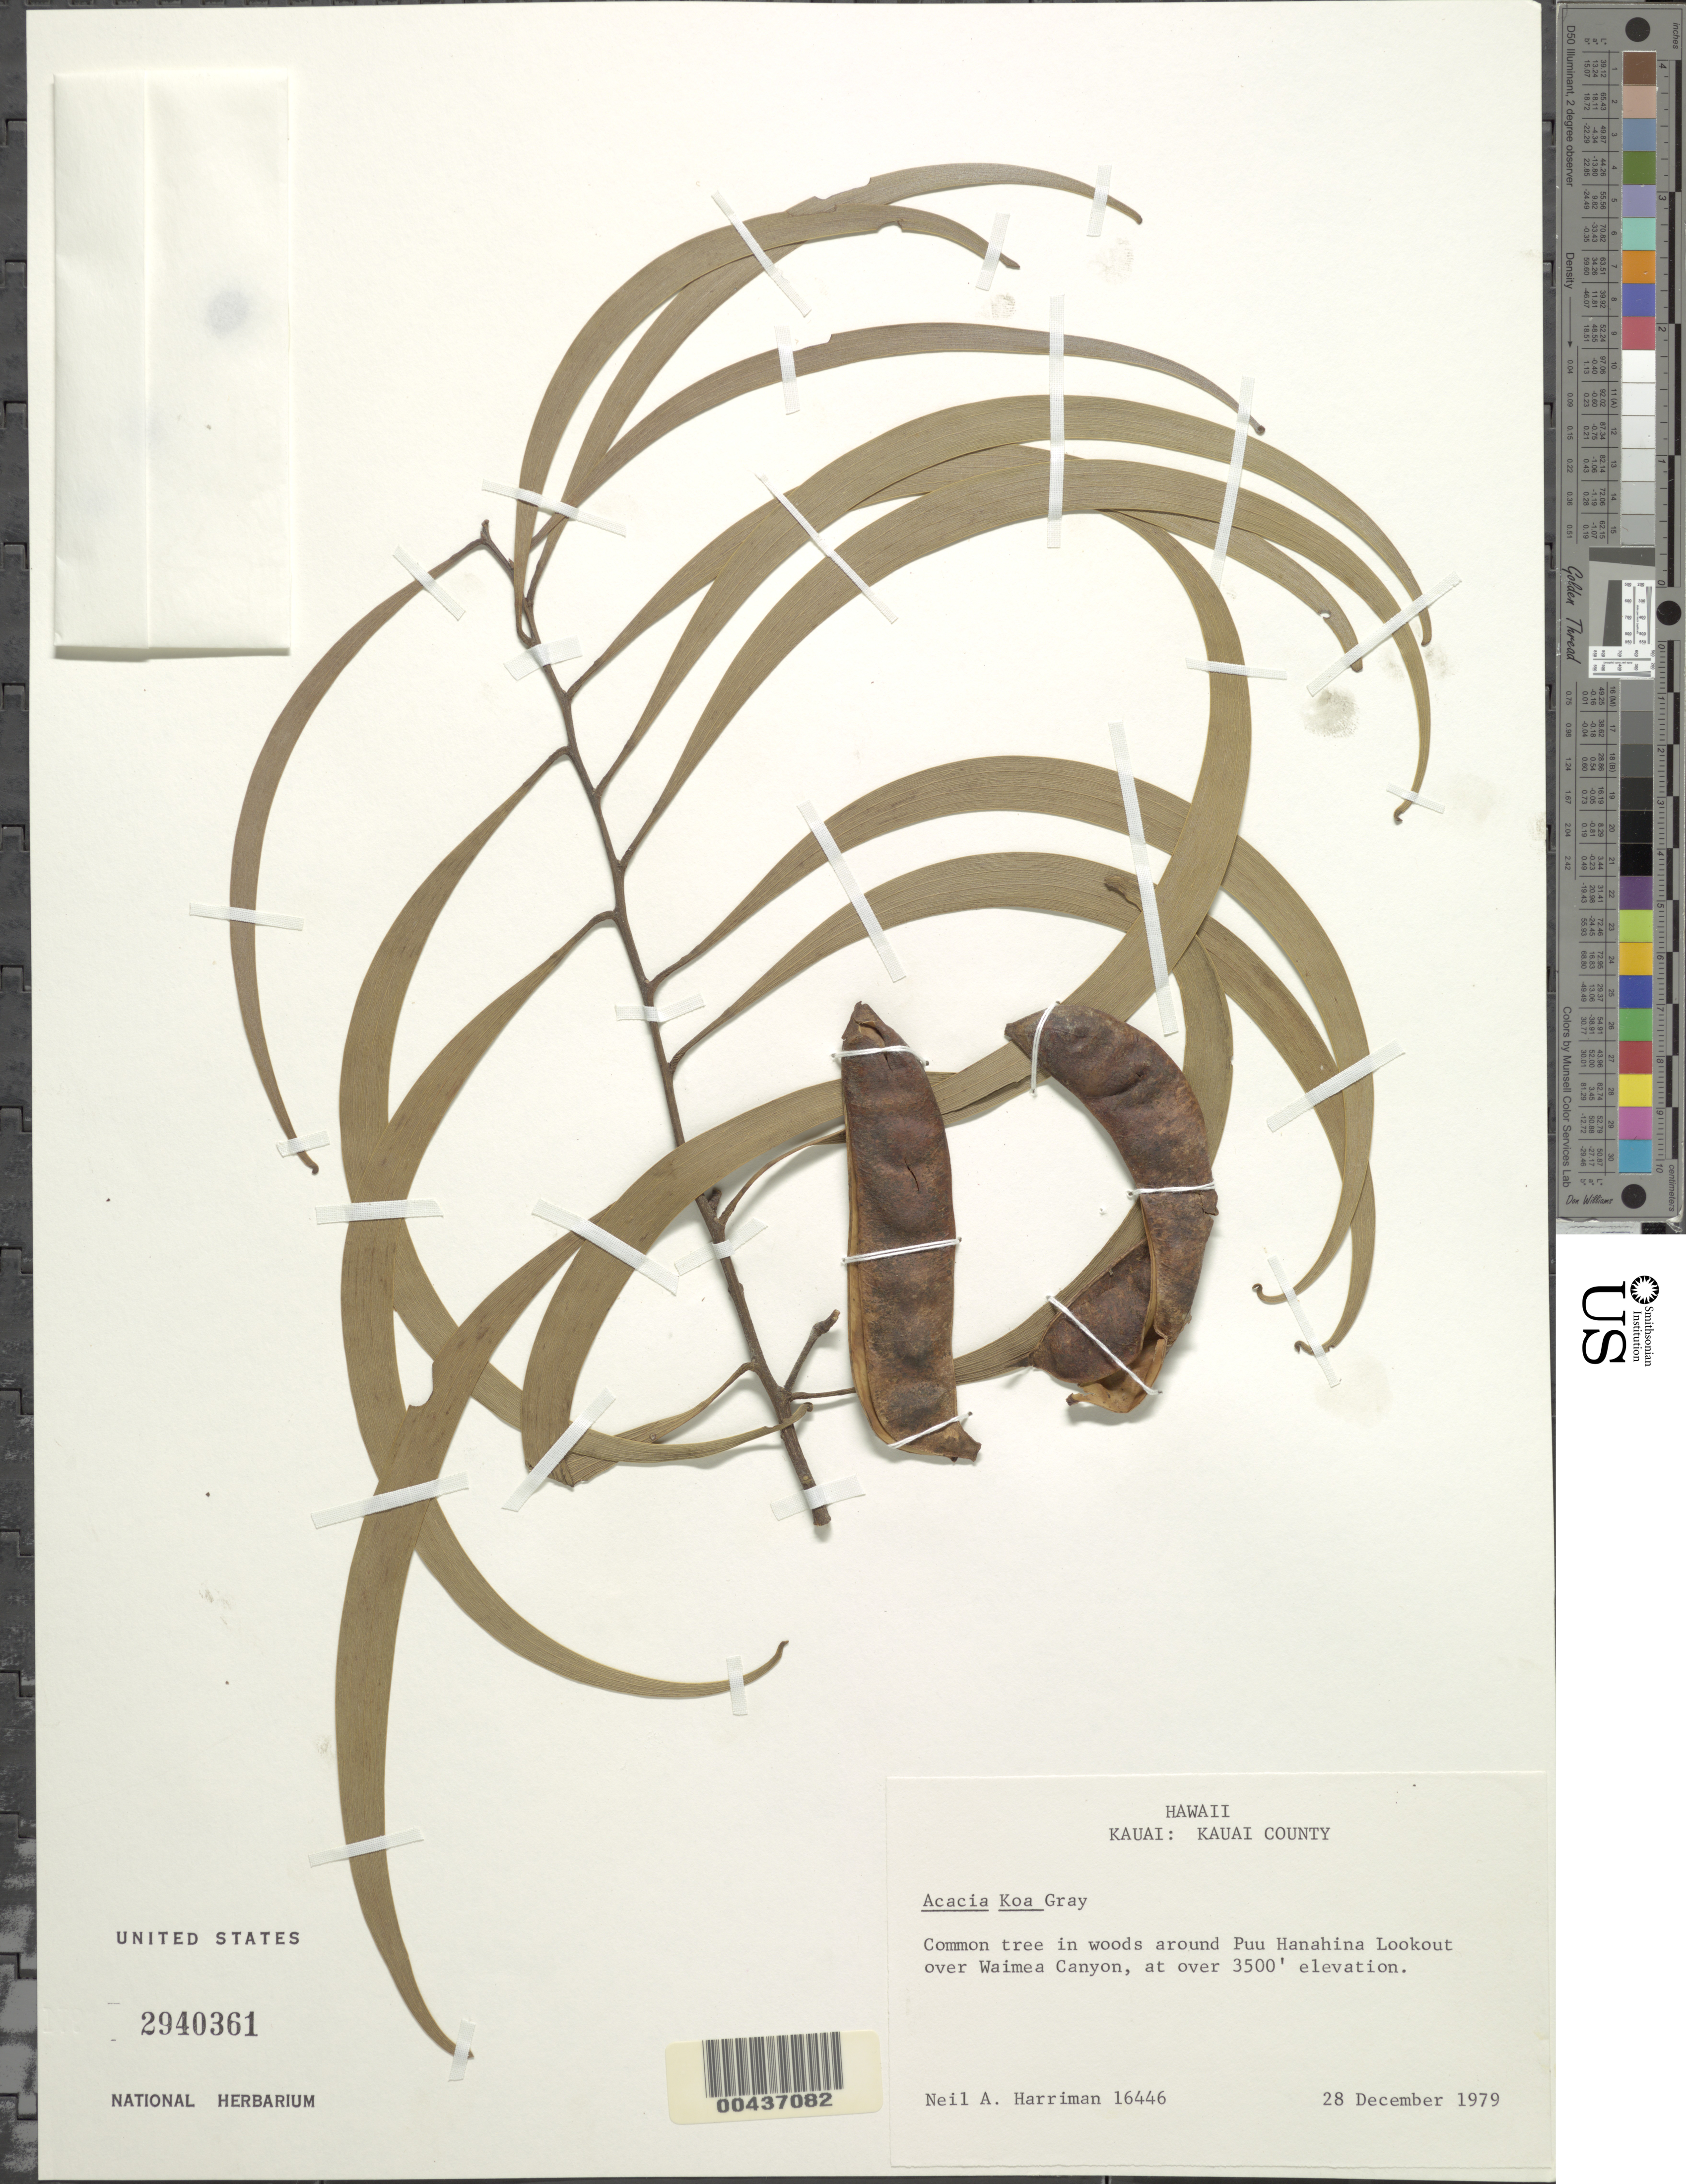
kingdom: Plantae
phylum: Tracheophyta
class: Magnoliopsida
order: Fabales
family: Fabaceae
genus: Acacia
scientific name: Acacia koa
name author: A. Gray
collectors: N. A. Harriman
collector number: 16446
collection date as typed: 28 Dec 1979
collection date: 1979-12-28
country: United States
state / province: Hawaii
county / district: Kauai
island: Kaua'i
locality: Kauai, Kauai County, Puu Hanahina Lookout over Waimea Canyon.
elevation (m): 1067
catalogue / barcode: US 2940361